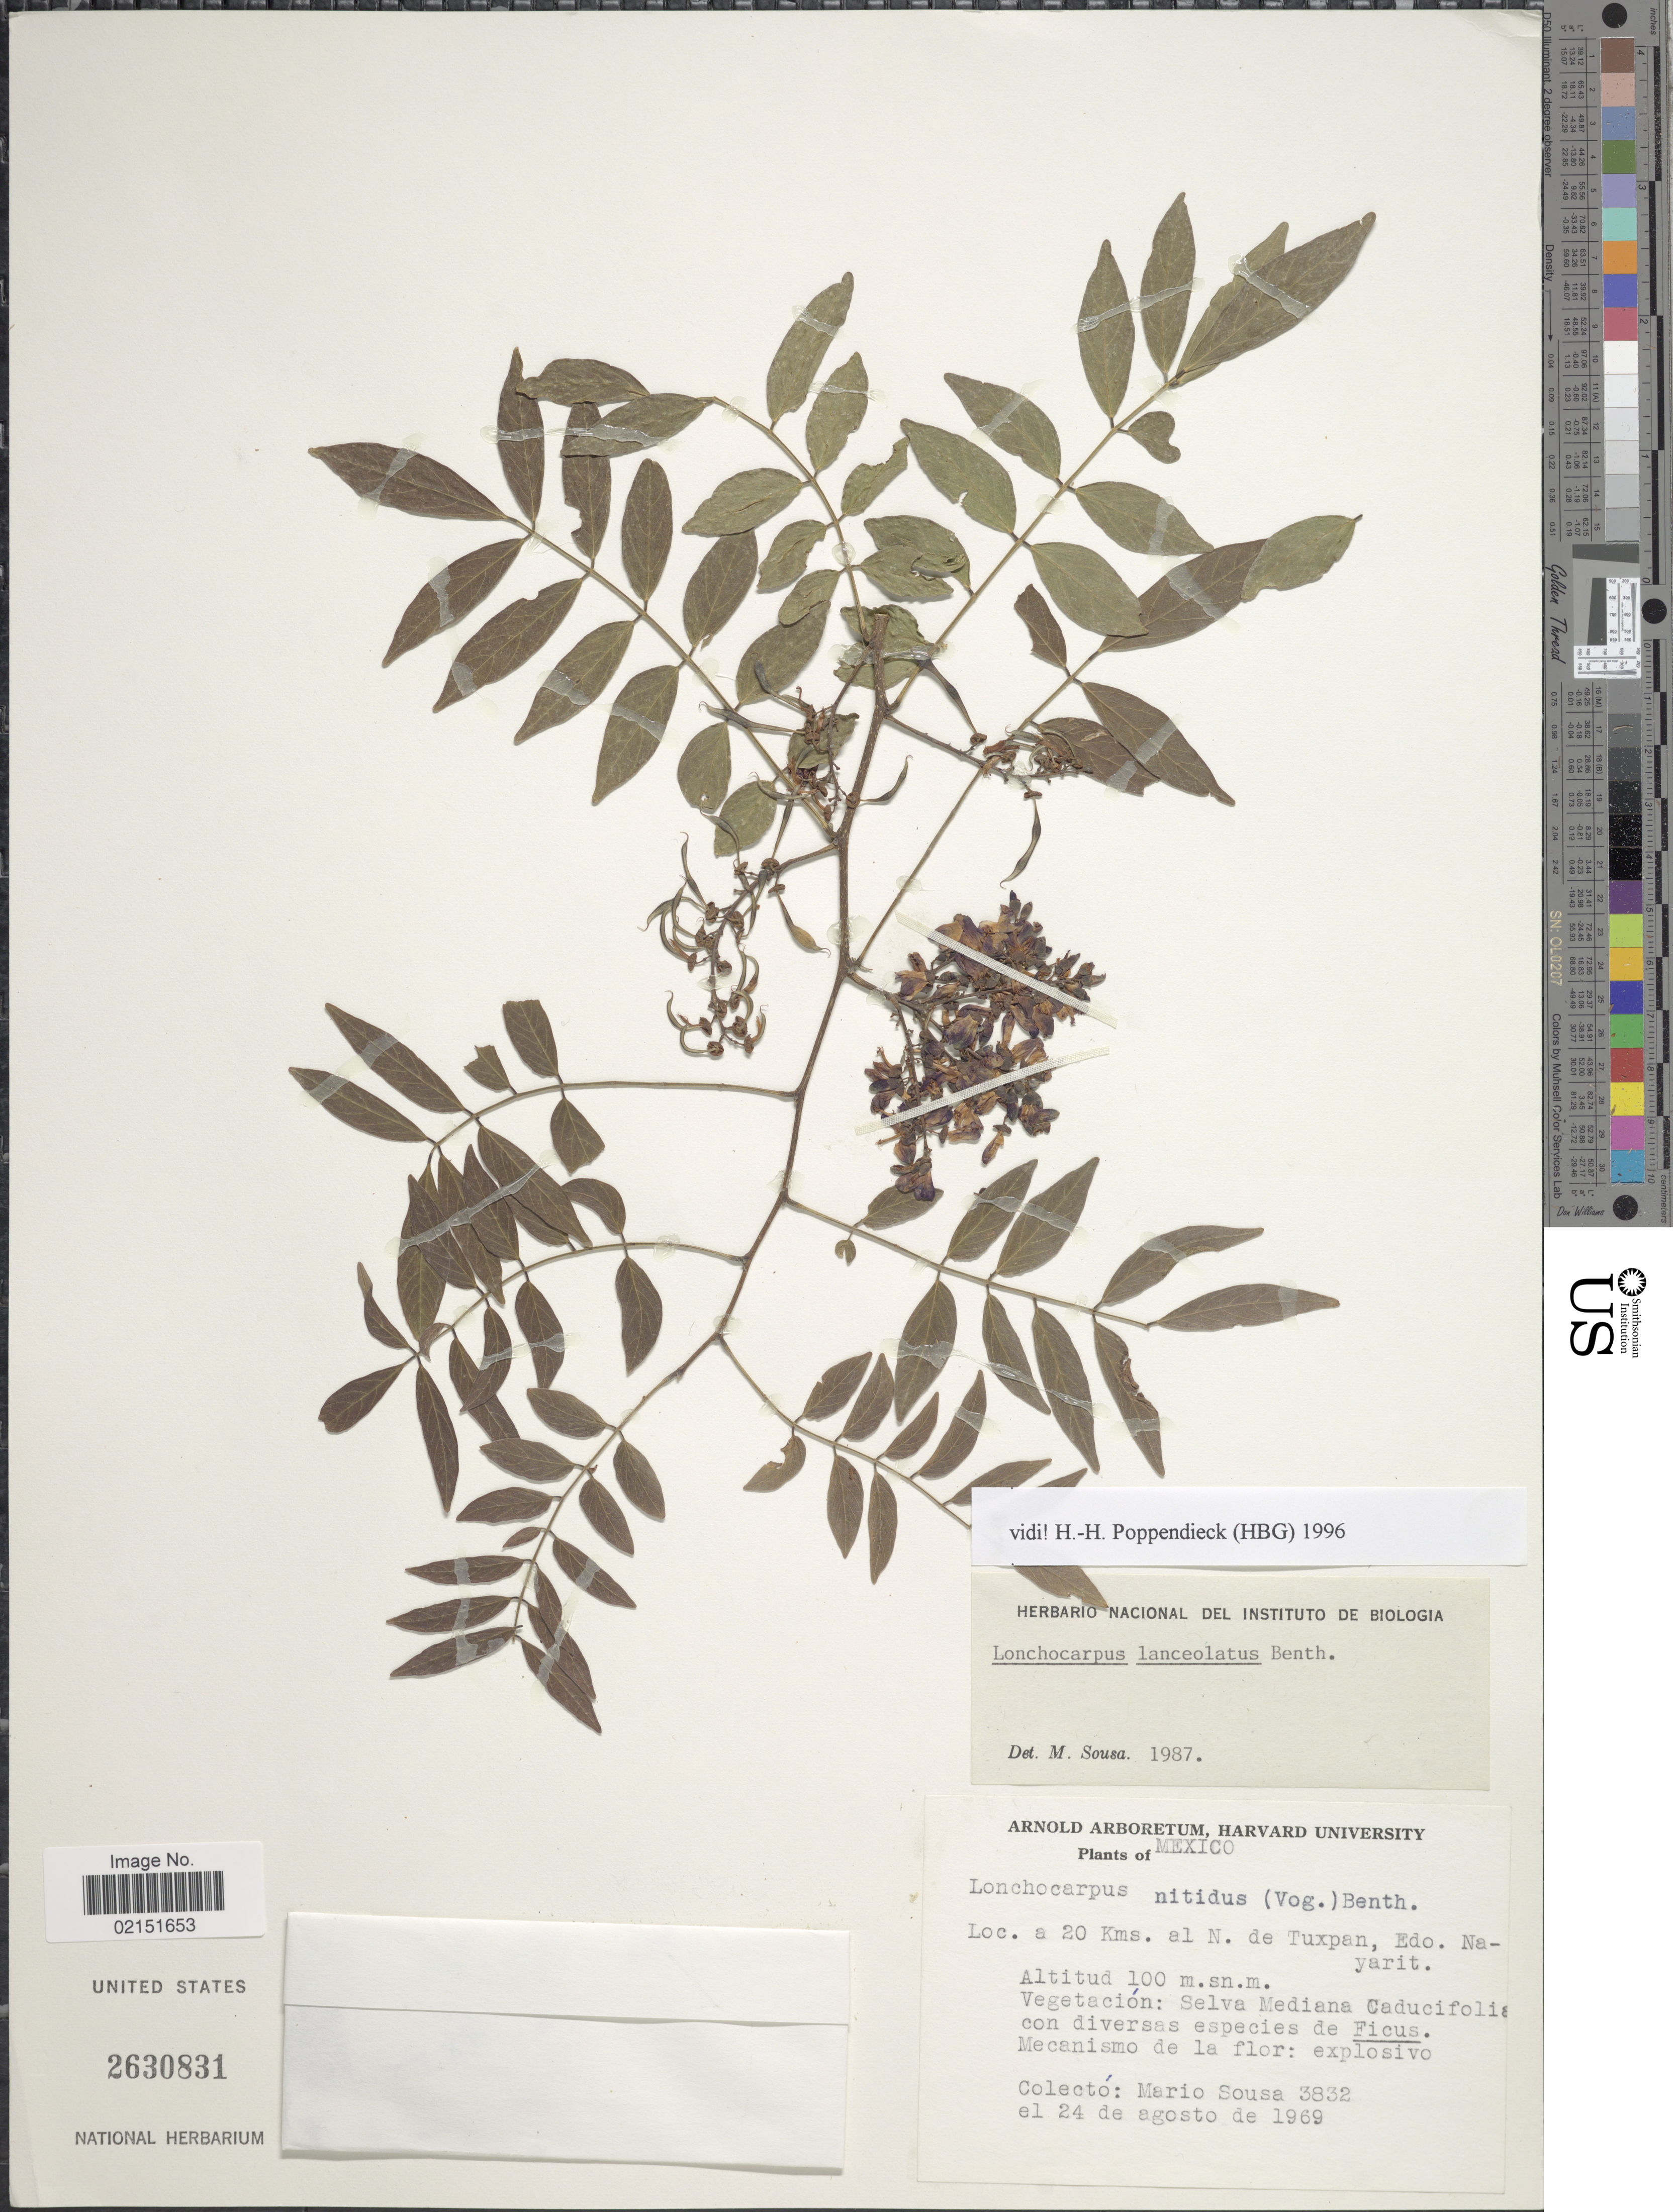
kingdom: Plantae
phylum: Tracheophyta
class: Magnoliopsida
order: Fabales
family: Fabaceae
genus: Lonchocarpus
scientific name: Lonchocarpus lanceolatus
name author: Benth.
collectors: M. Sousa S.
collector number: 3832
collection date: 1969-08-24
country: Mexico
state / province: Nayarit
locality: A 20 Kms. al N. de Tuxpan, Edo. Nayarit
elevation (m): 100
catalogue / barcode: US 2630831